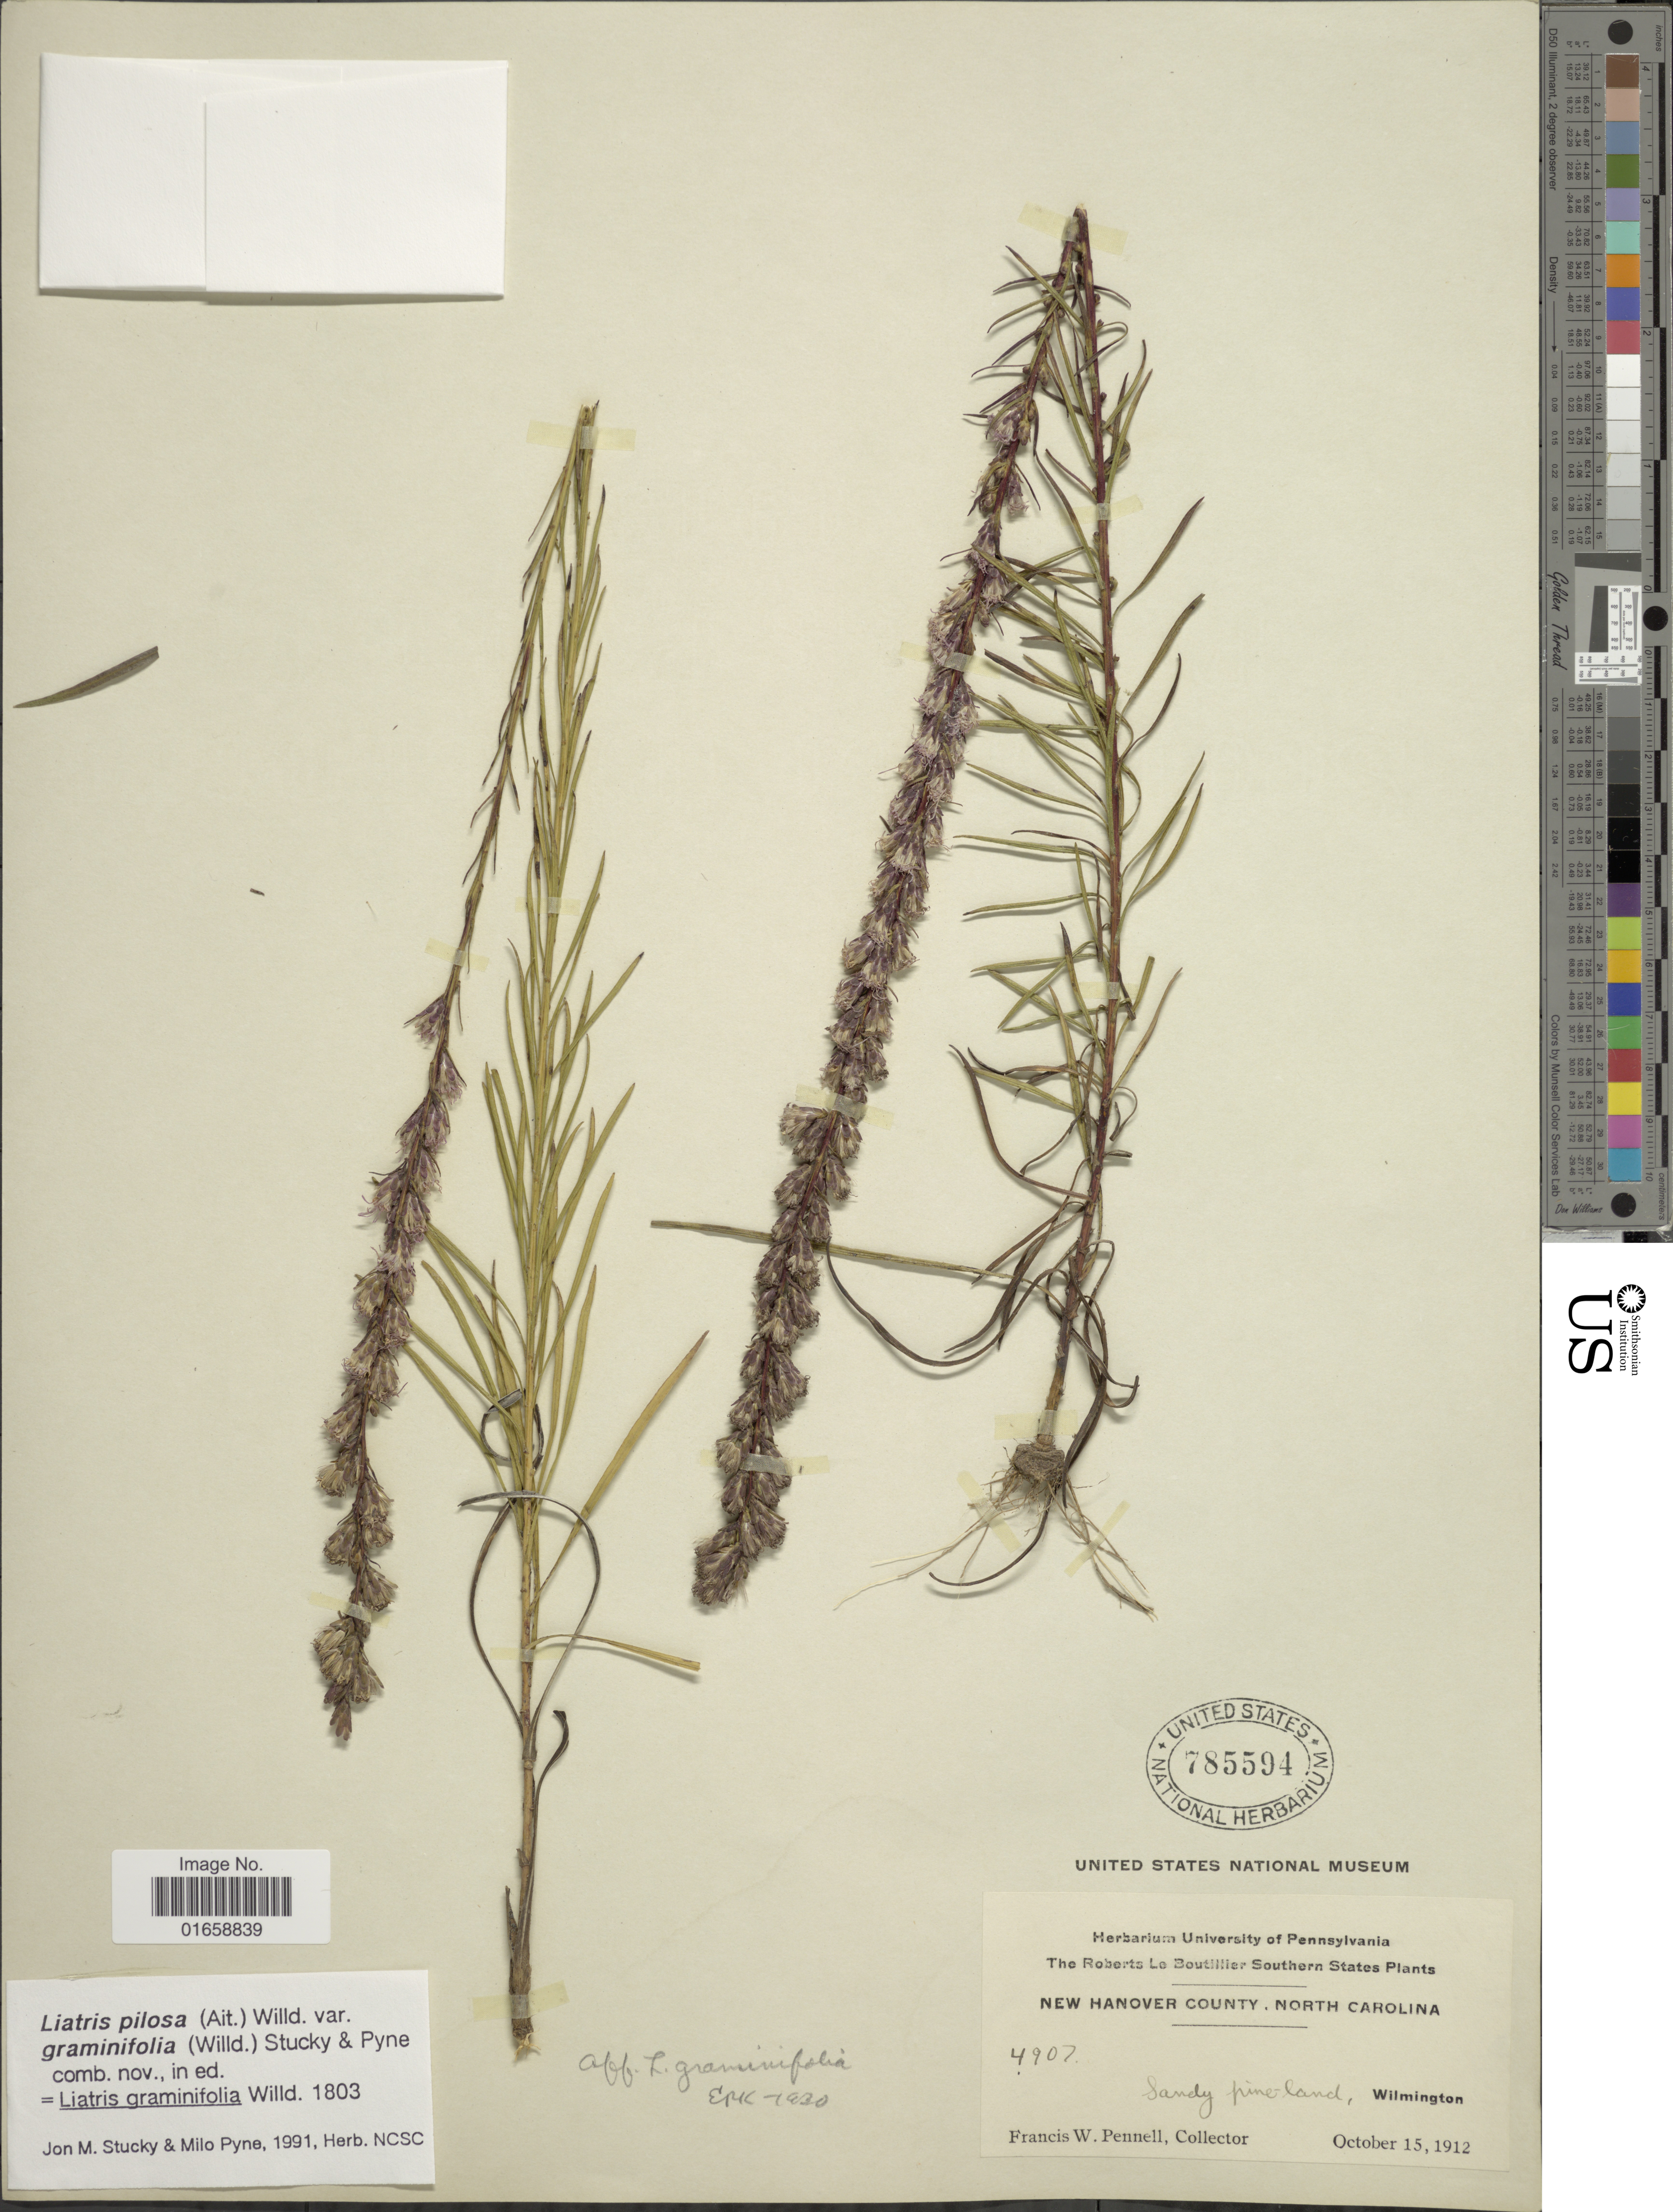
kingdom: Plantae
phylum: Tracheophyta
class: Magnoliopsida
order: Asterales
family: Asteraceae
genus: Liatris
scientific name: Liatris pilosa var. graminifolia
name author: Willd.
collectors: F. W. Pennell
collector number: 4907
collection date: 1912-10-15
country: United States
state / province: North Carolina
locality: New Hanover County, The Roberts Le Boutillier Southern States Plants, Wilmington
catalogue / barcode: US 785594